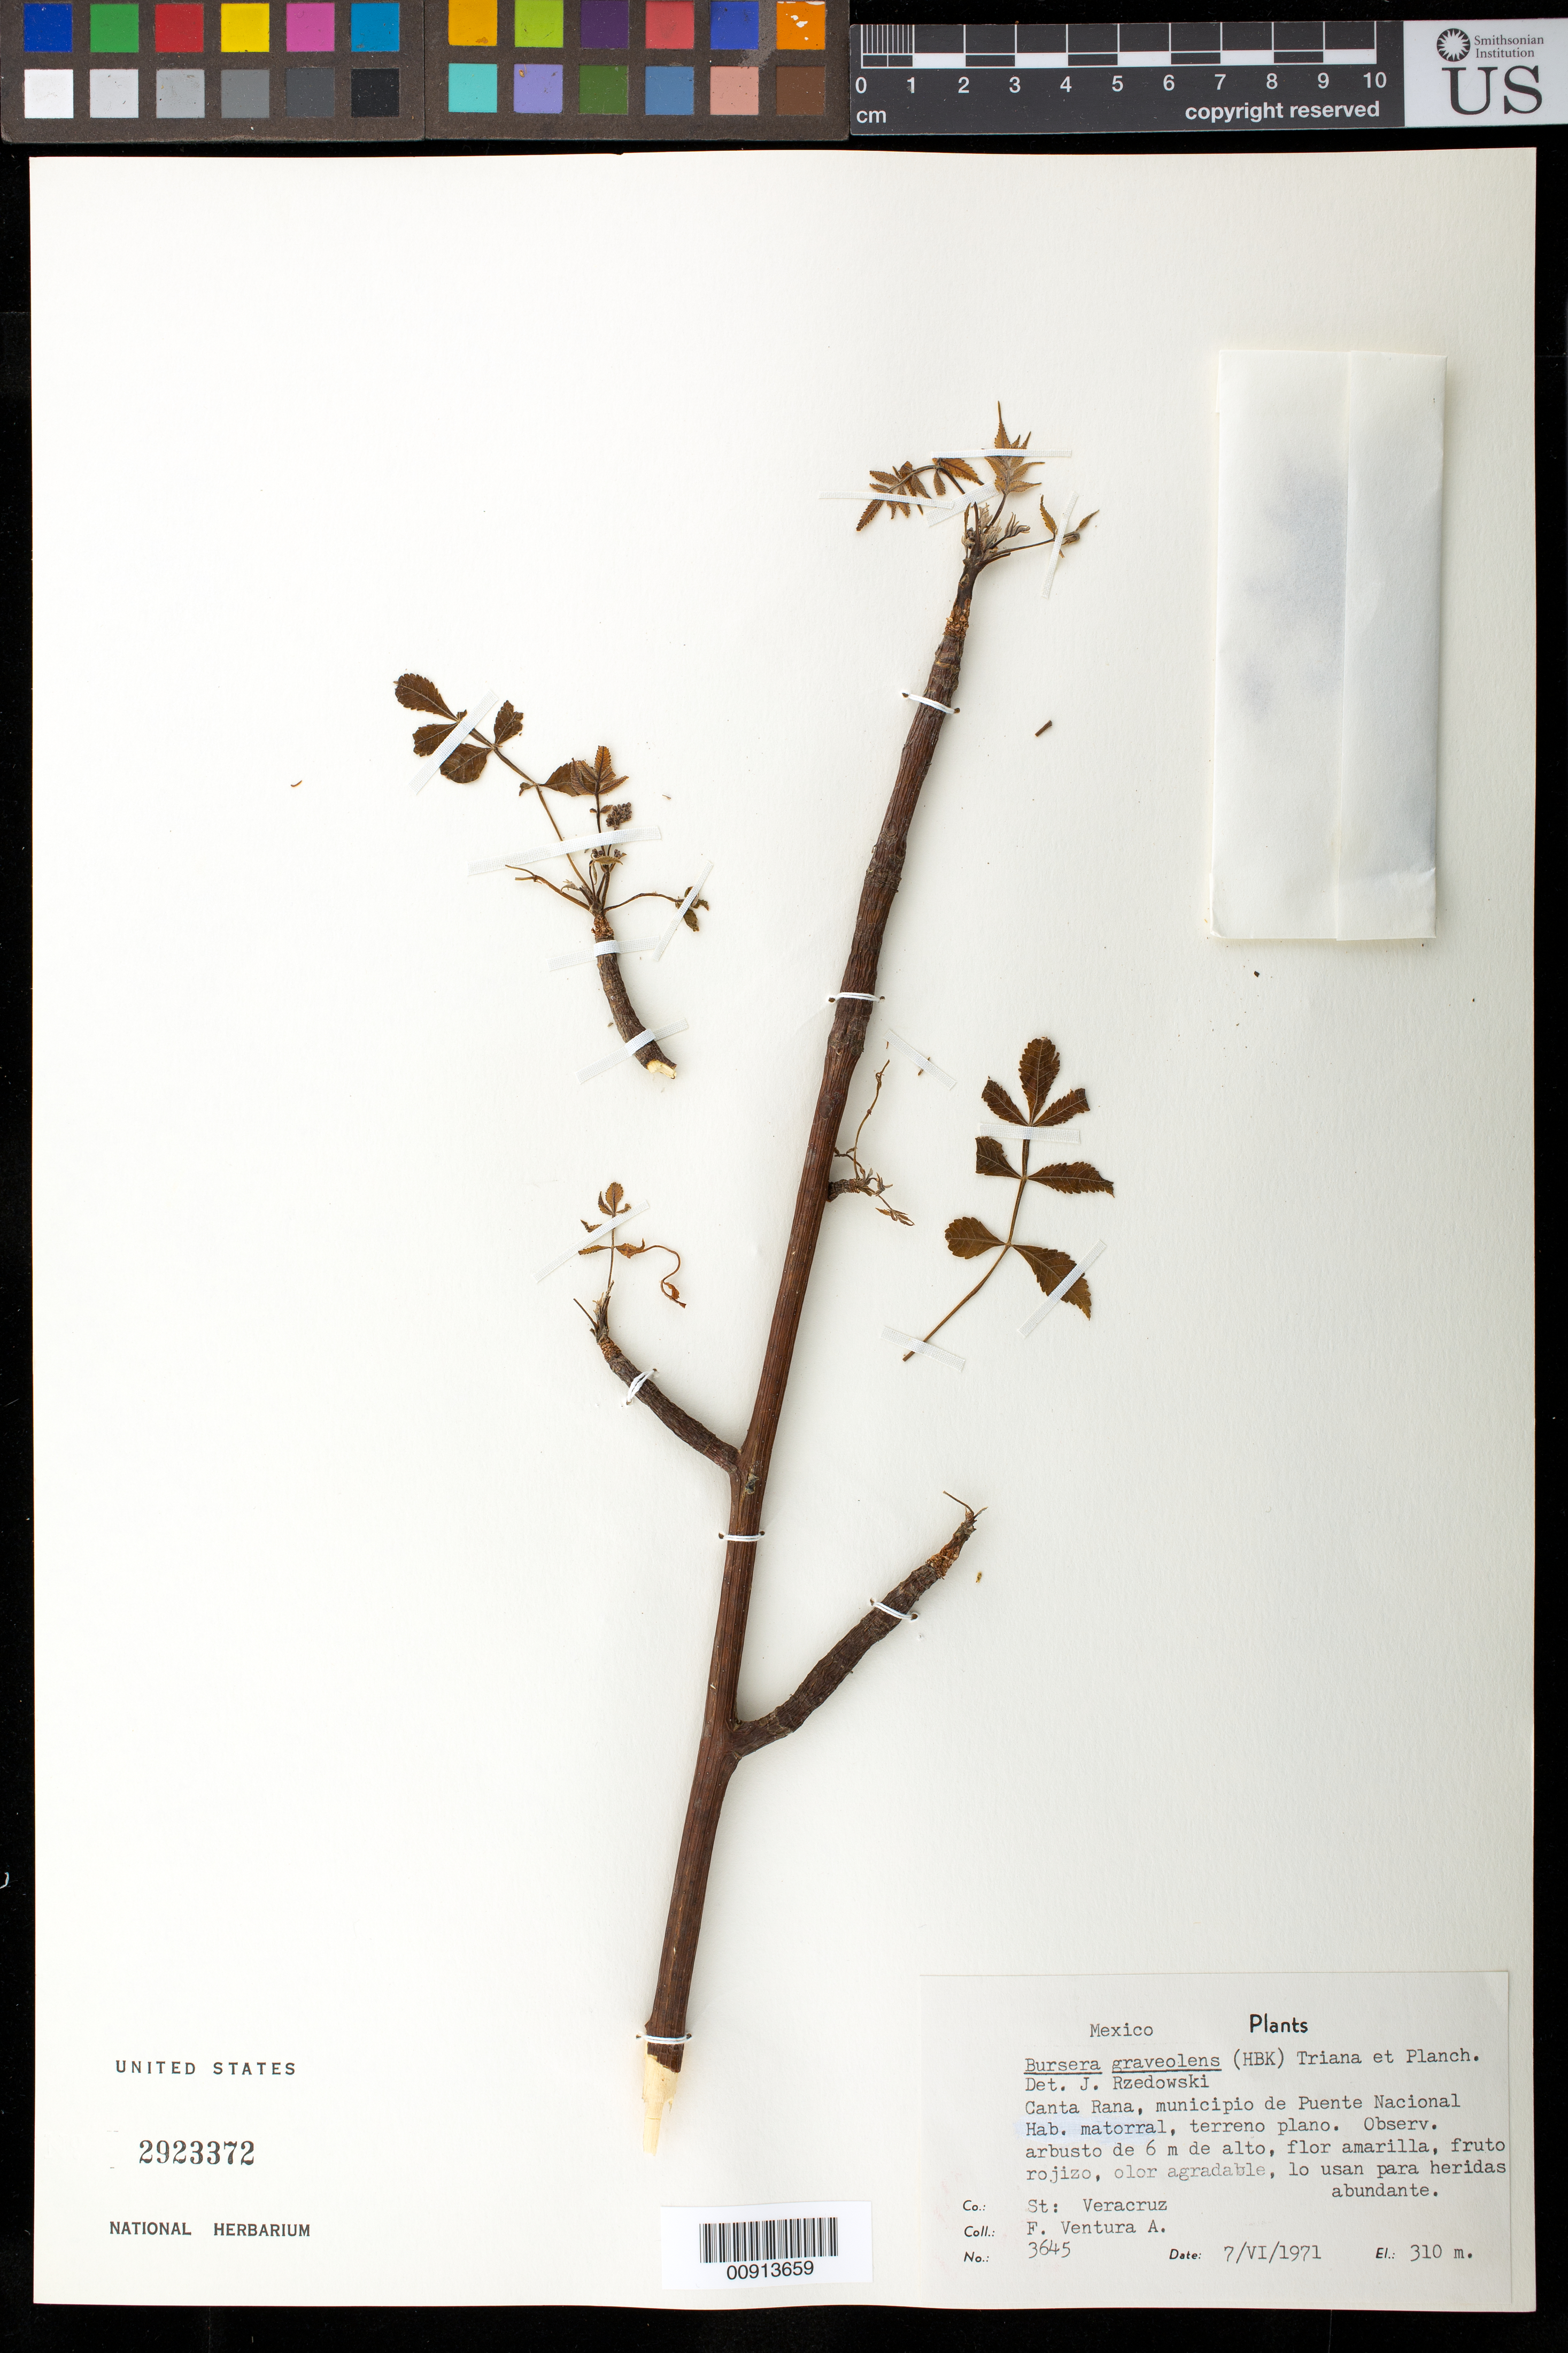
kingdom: Plantae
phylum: Tracheophyta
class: Magnoliopsida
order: Sapindales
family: Burseraceae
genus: Bursera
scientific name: Bursera veracruziana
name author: E. Collins & A. Weeks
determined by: Collins, Elizabeth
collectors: F. Ventura A.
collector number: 3645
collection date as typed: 07 Jun 1971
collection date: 1971-06-07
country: Mexico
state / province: Veracruz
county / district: Puente Nacional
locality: Canta Rana, municipio de Puente Nacional, State Veracruz.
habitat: Matorral, terreno plano.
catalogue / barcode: US 2923372